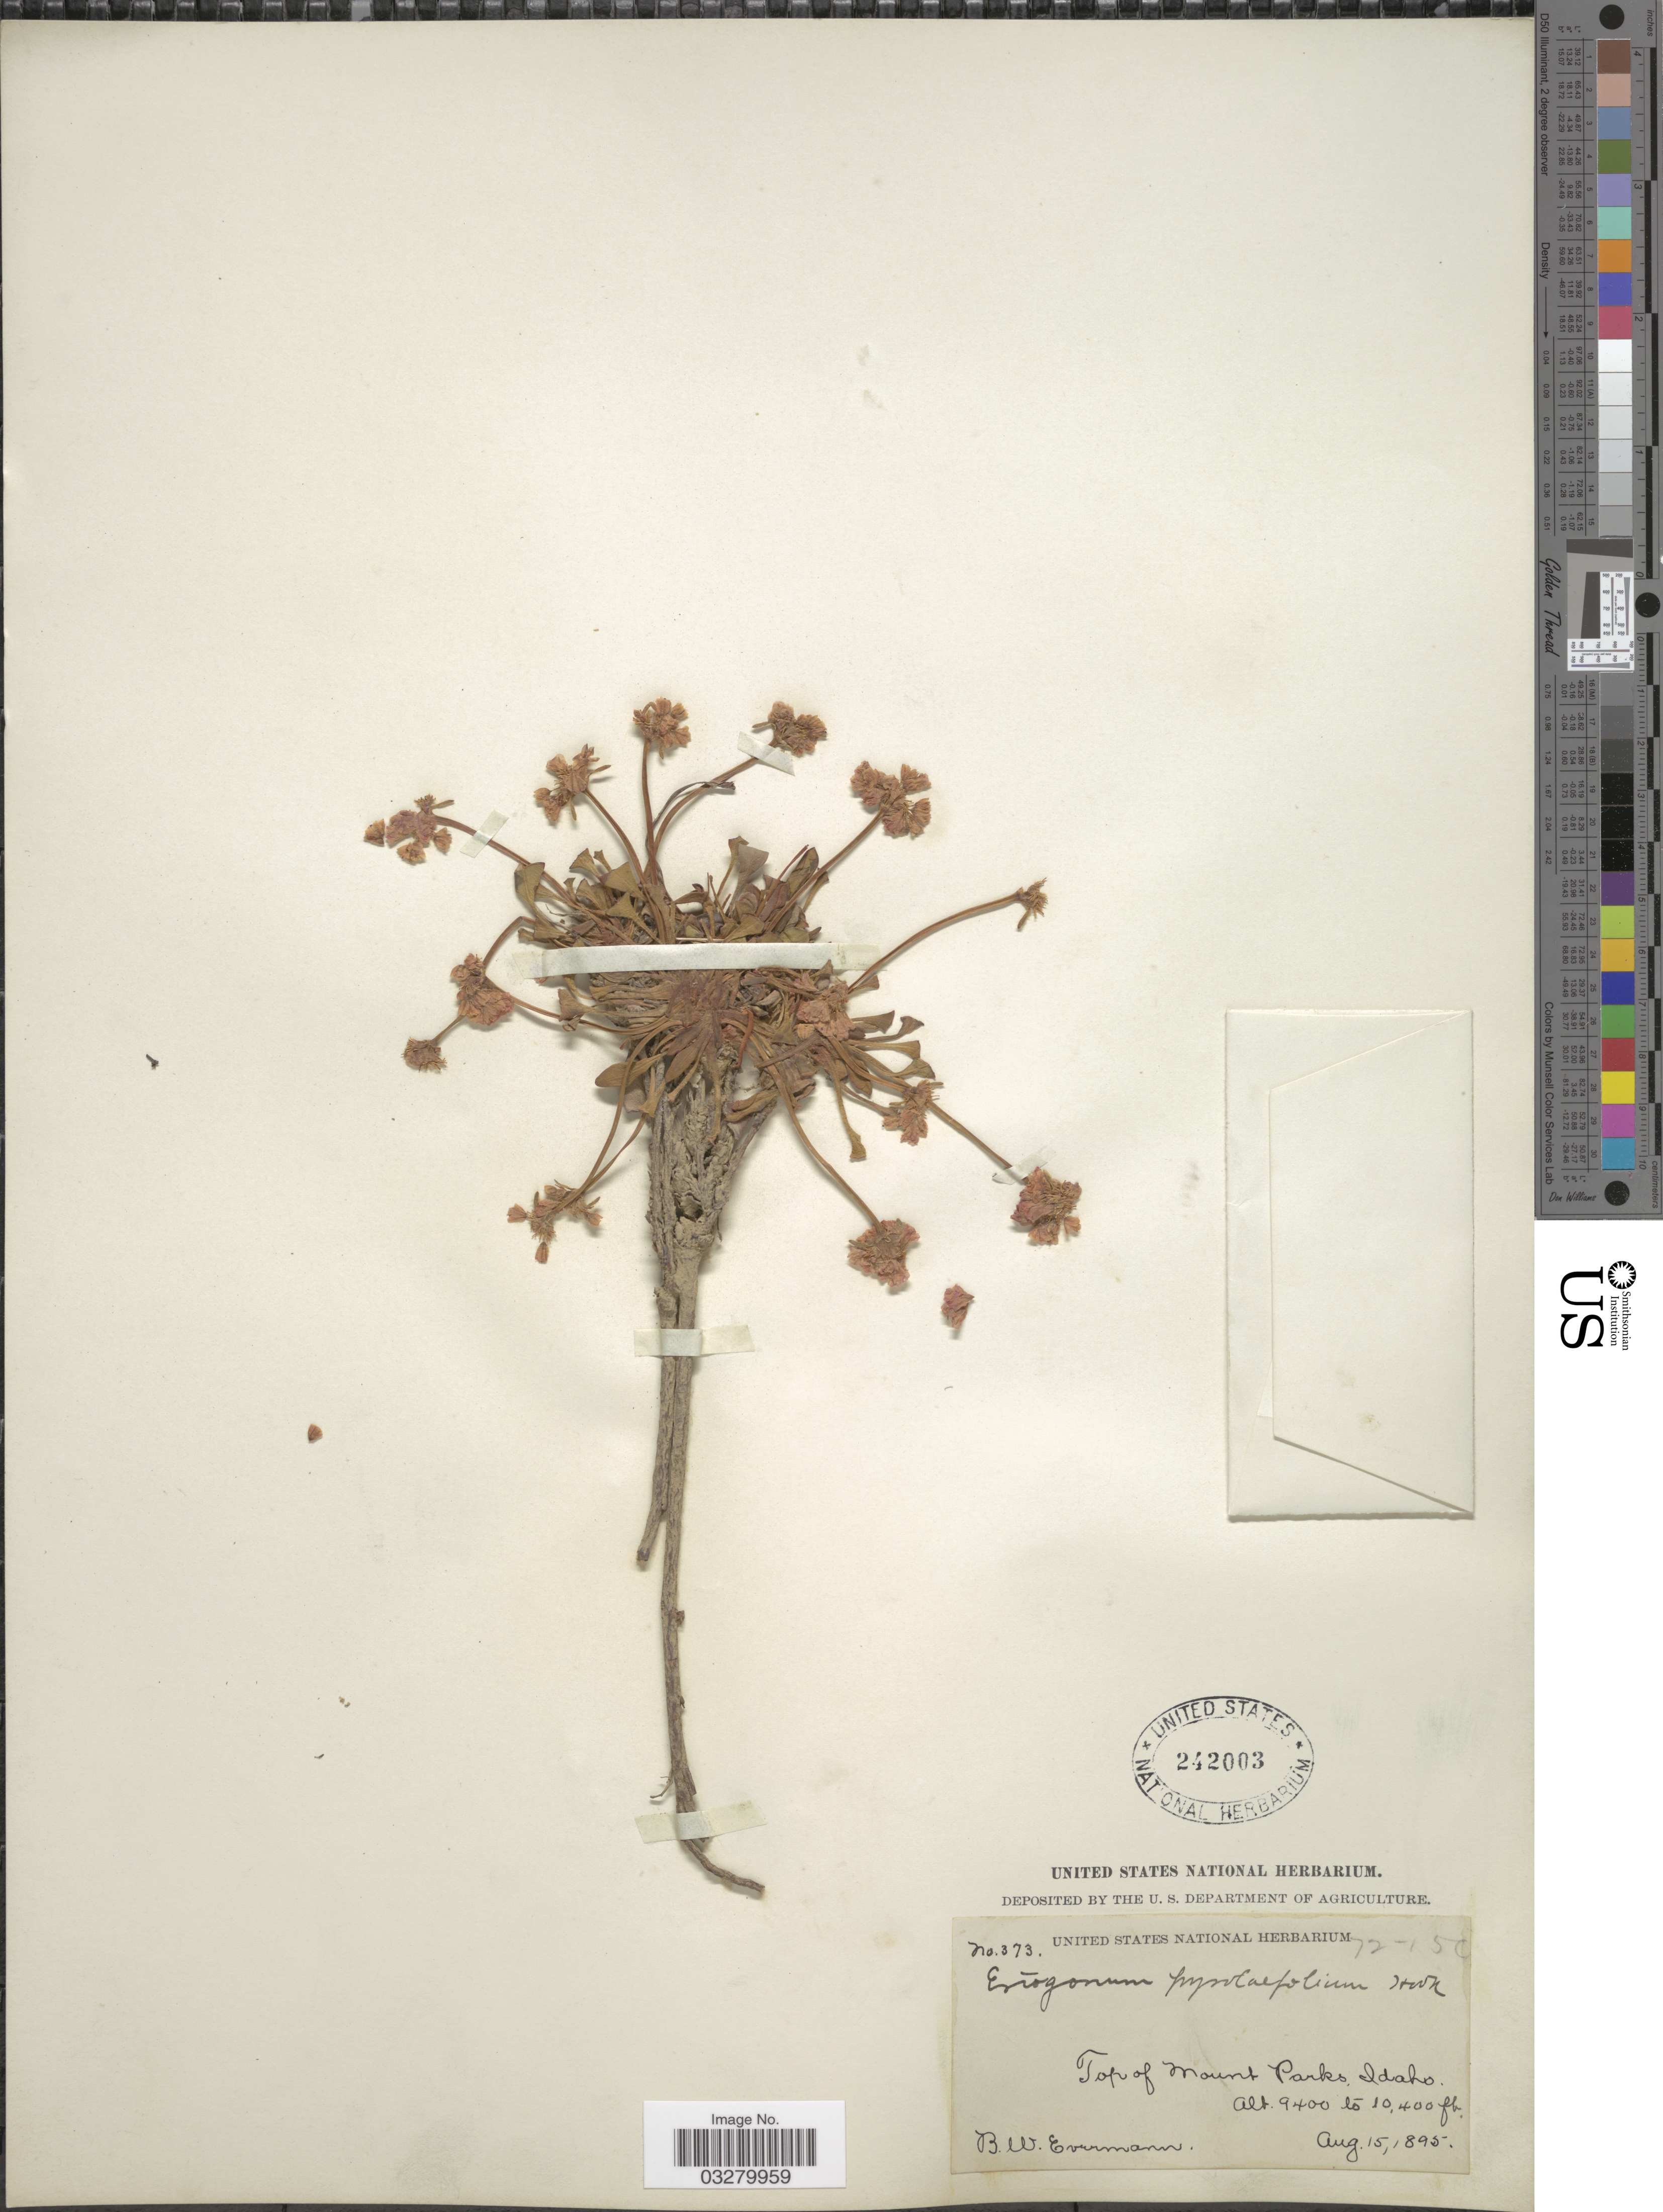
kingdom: Plantae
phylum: Tracheophyta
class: Magnoliopsida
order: Caryophyllales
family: Polygonaceae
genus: Eriogonum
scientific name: Eriogonum pyrolifolium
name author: Hook.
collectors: B. W. Evermann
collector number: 373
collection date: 1895-08-15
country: United States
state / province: Idaho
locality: Top of Mount Parks.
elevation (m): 2865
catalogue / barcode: US 242003